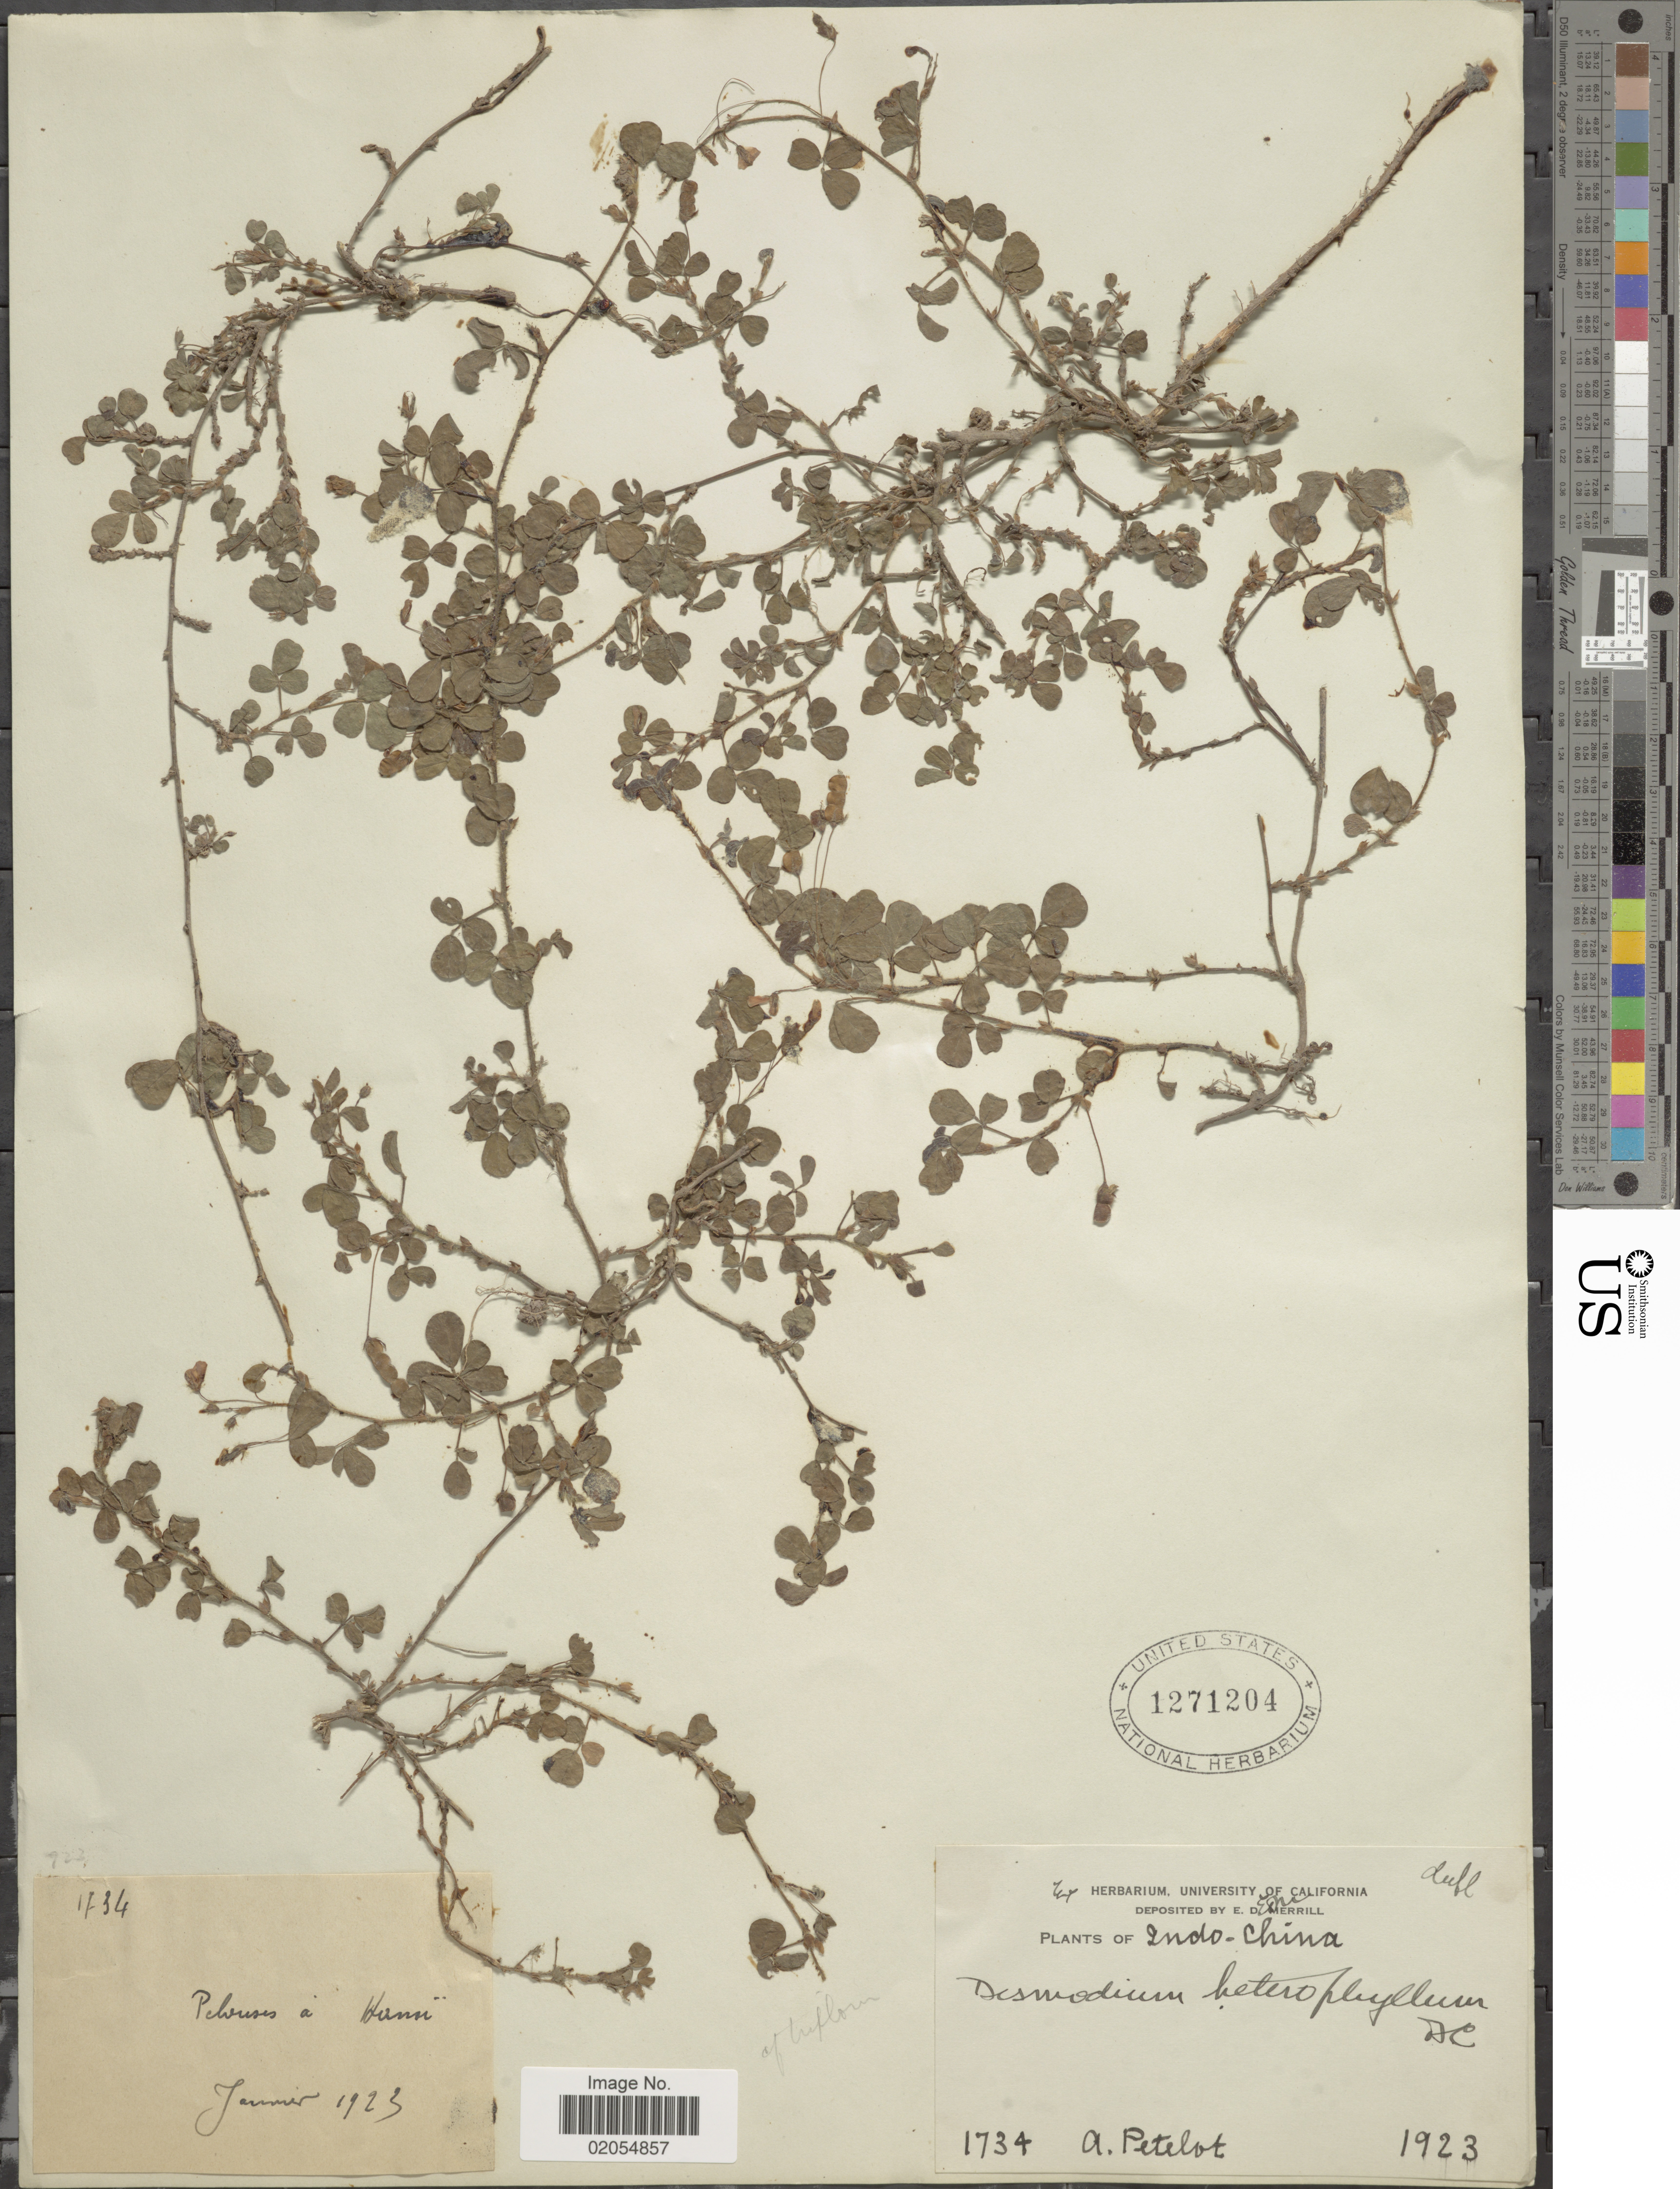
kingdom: Plantae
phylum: Tracheophyta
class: Magnoliopsida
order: Fabales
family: Fabaceae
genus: Grona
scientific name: Grona heterophylla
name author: (Willd.) H. Ohashi & K. Ohashi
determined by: Strong, Mark T., (BOT), Smithsonian Institution - National Museum of Natural History (UNITED STATES)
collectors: A. Petelot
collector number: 1734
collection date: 1923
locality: Indo-China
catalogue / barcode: US 1271204